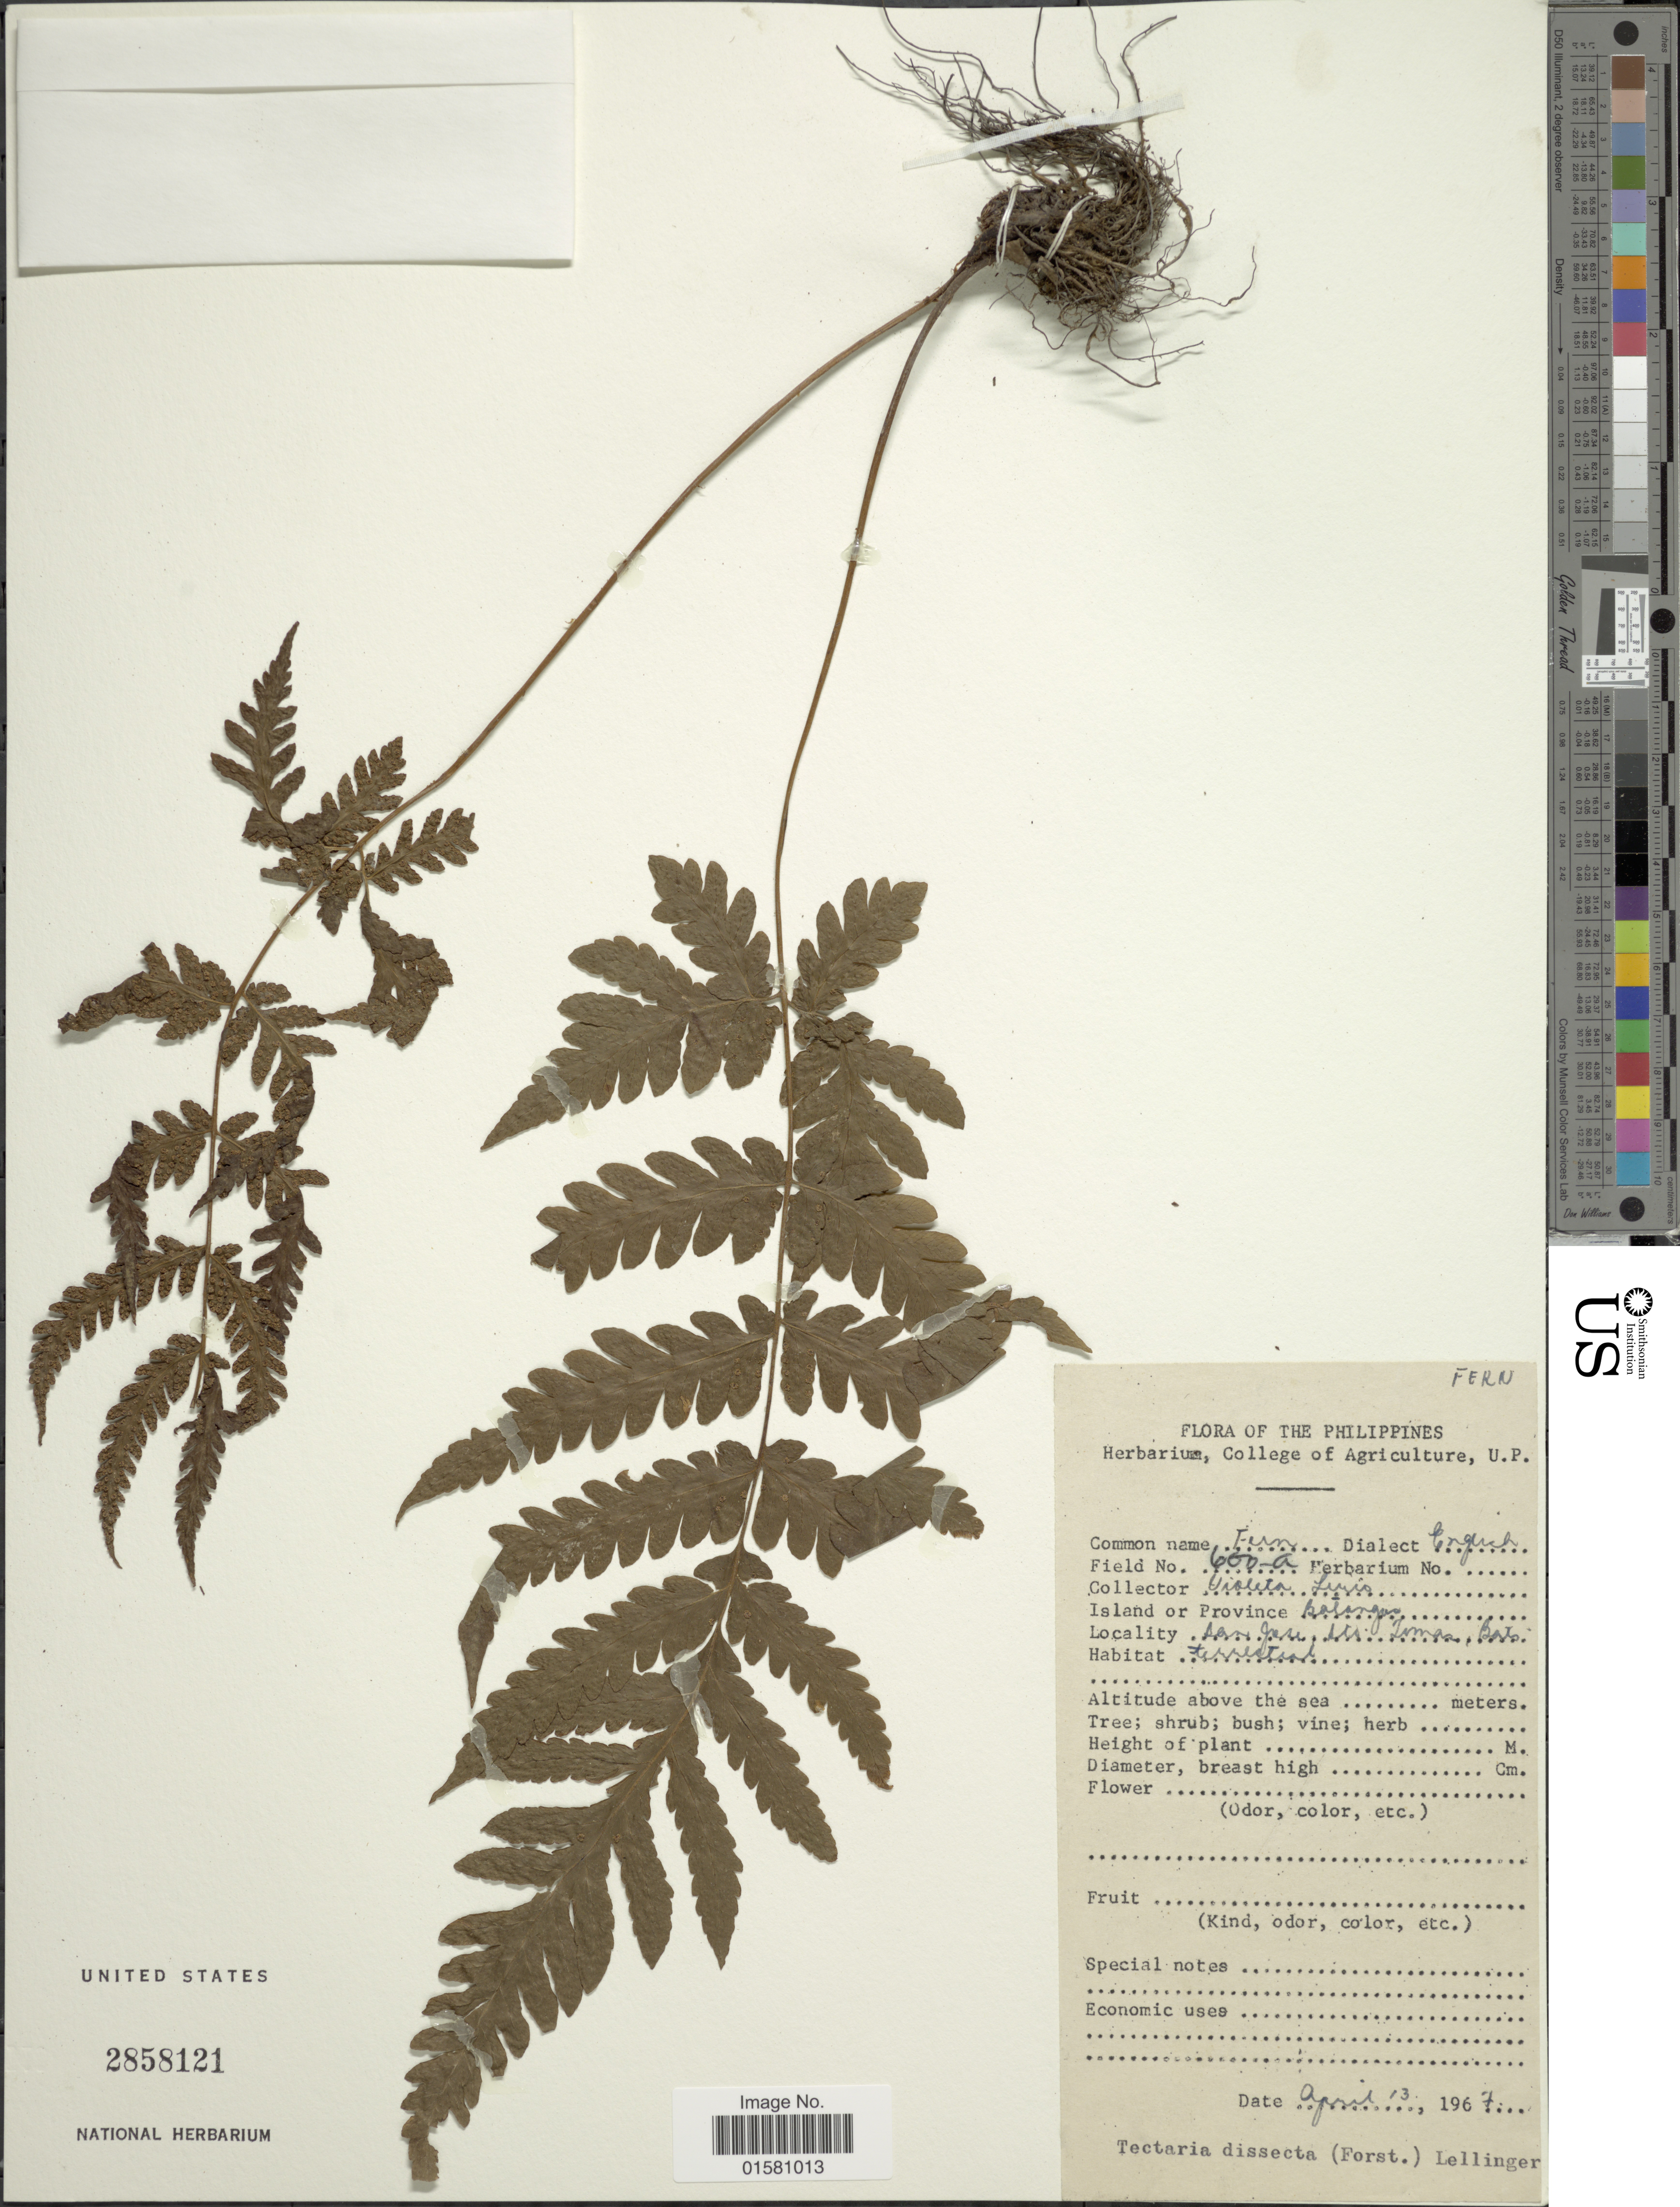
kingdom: Plantae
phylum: Tracheophyta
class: Polypodiopsida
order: Polypodiales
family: Tectariaceae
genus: Tectaria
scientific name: Tectaria dissecta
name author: (G. Forst.) Lellinger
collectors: V. Lewis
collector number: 600-a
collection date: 1967-04-13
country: Philippines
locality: Island of Province Balangao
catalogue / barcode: US 2858121